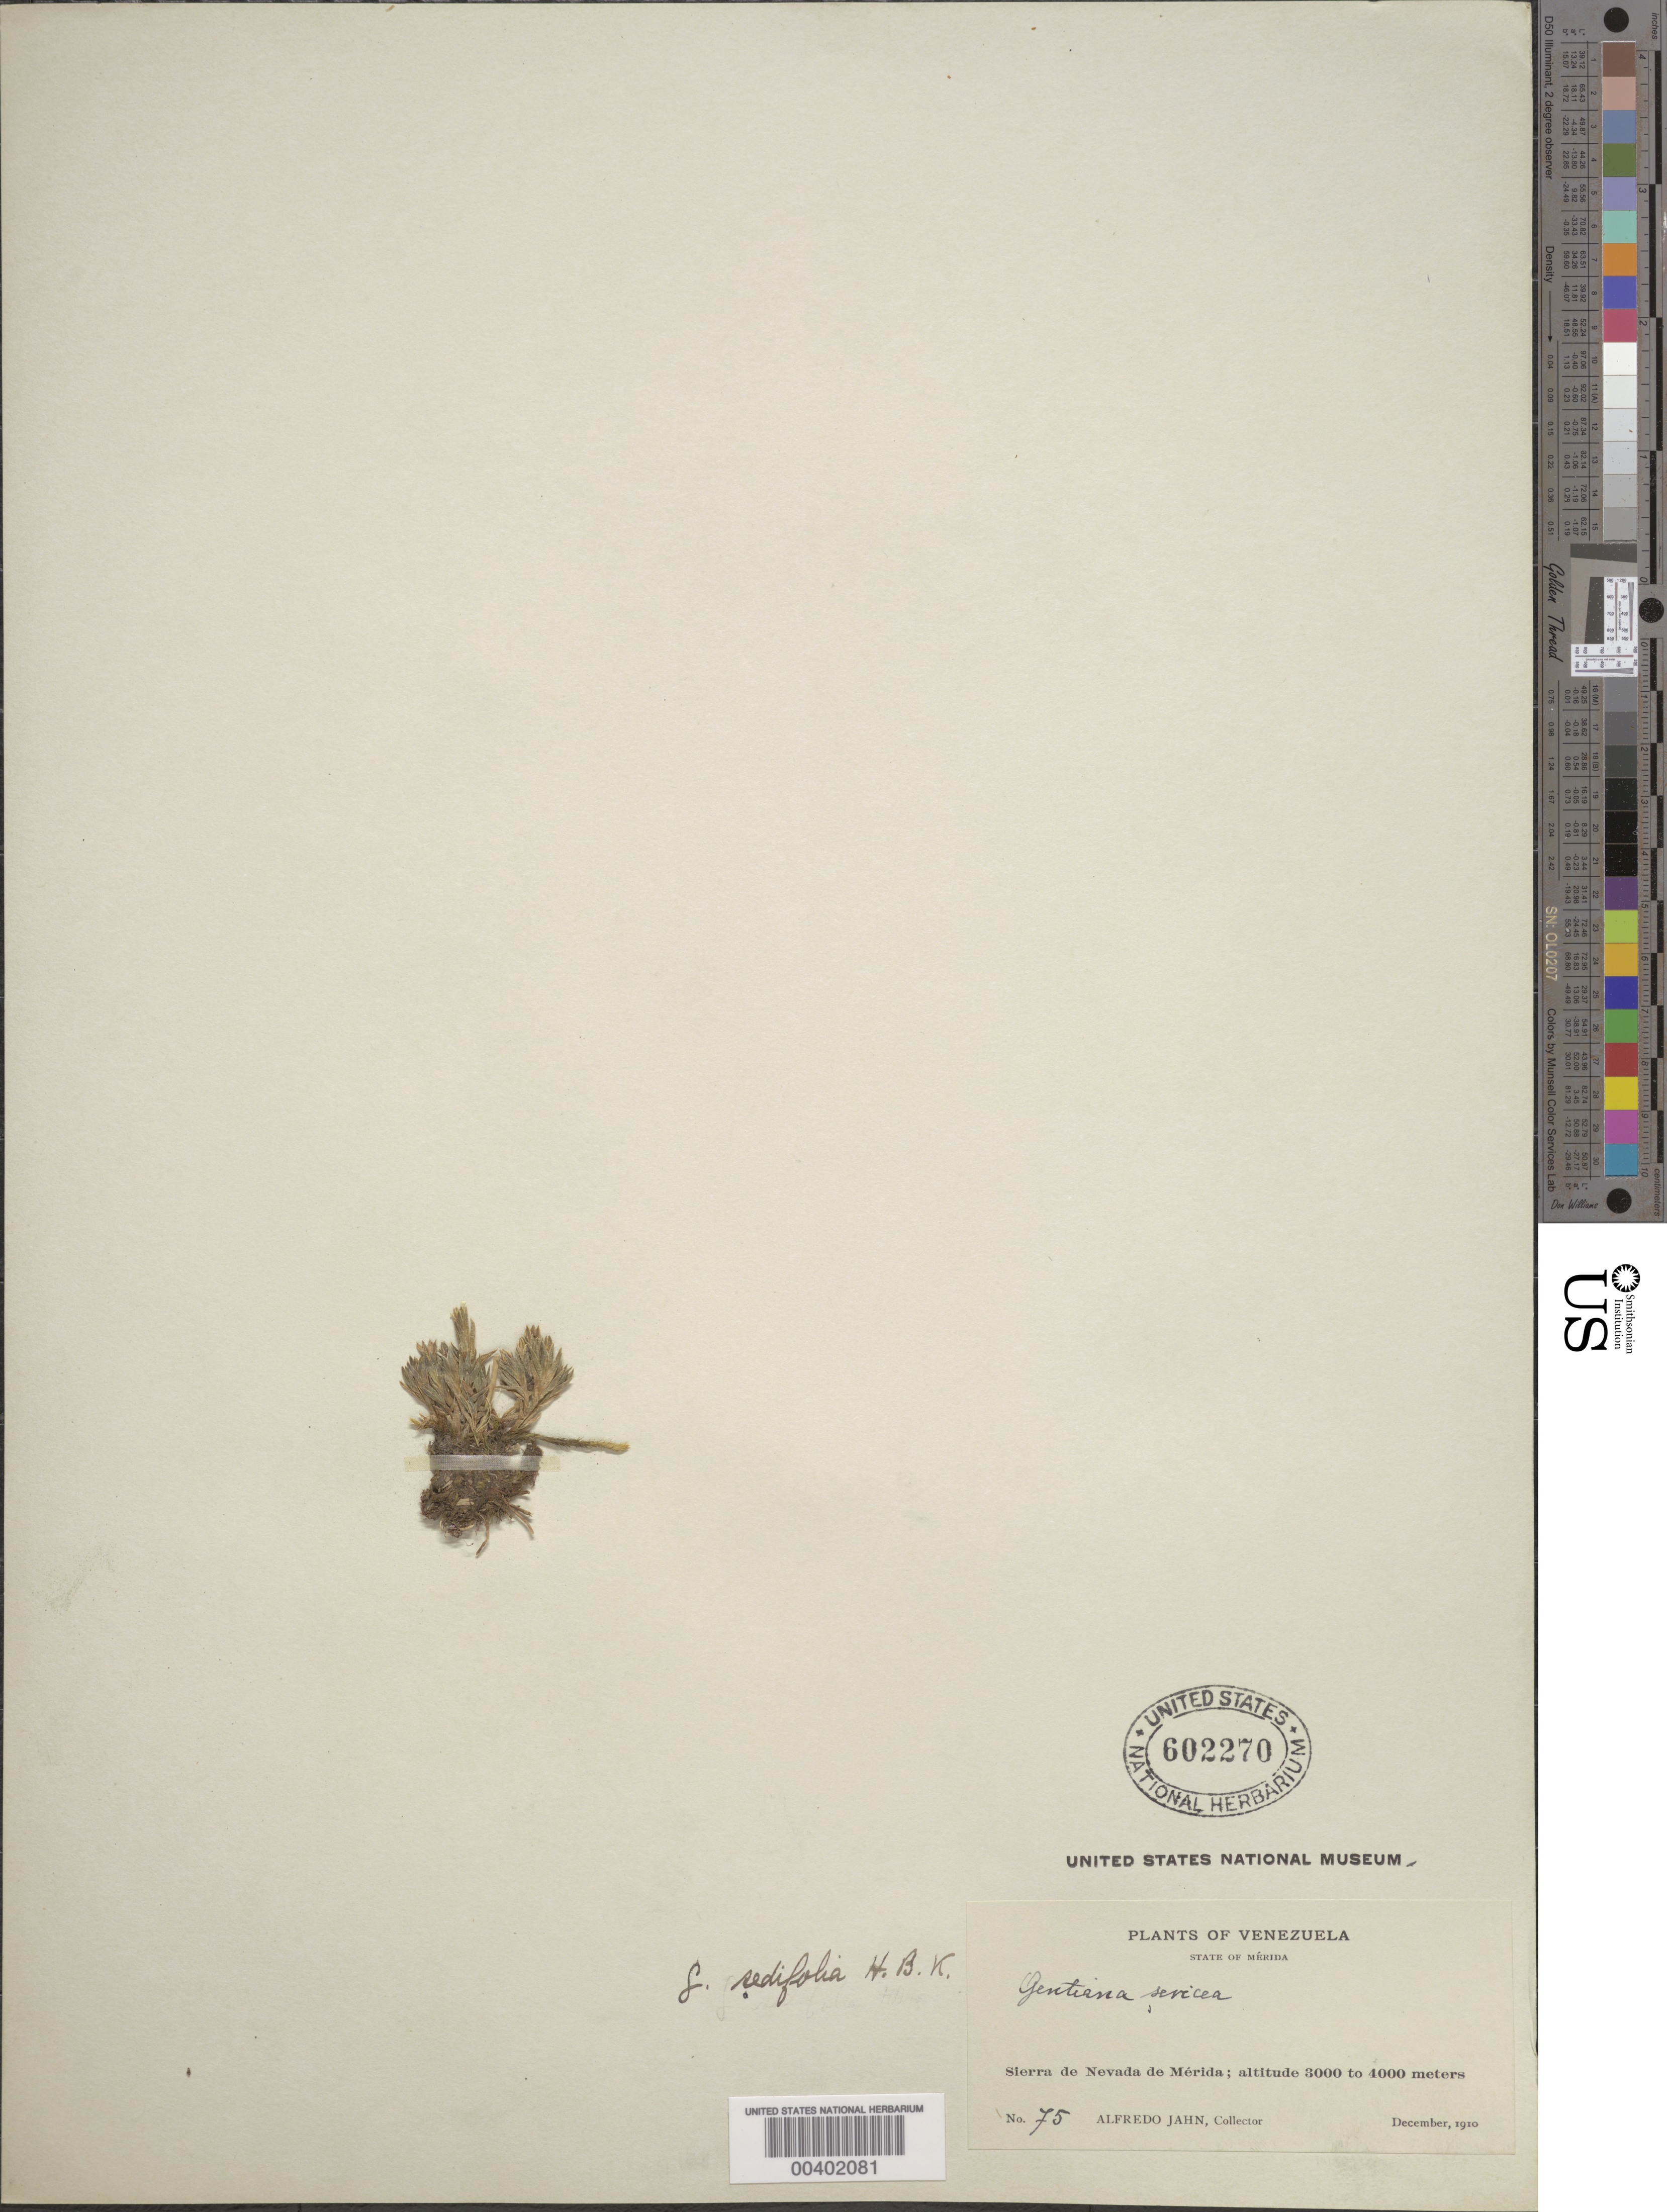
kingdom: Plantae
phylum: Tracheophyta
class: Magnoliopsida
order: Gentianales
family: Gentianaceae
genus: Gentiana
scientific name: Gentiana sedifolia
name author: Kunth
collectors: A. Jahn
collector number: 75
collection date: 1910-12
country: Venezuela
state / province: Mérida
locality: Sierra de Nevada de Mérida.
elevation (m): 3000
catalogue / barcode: US 602270